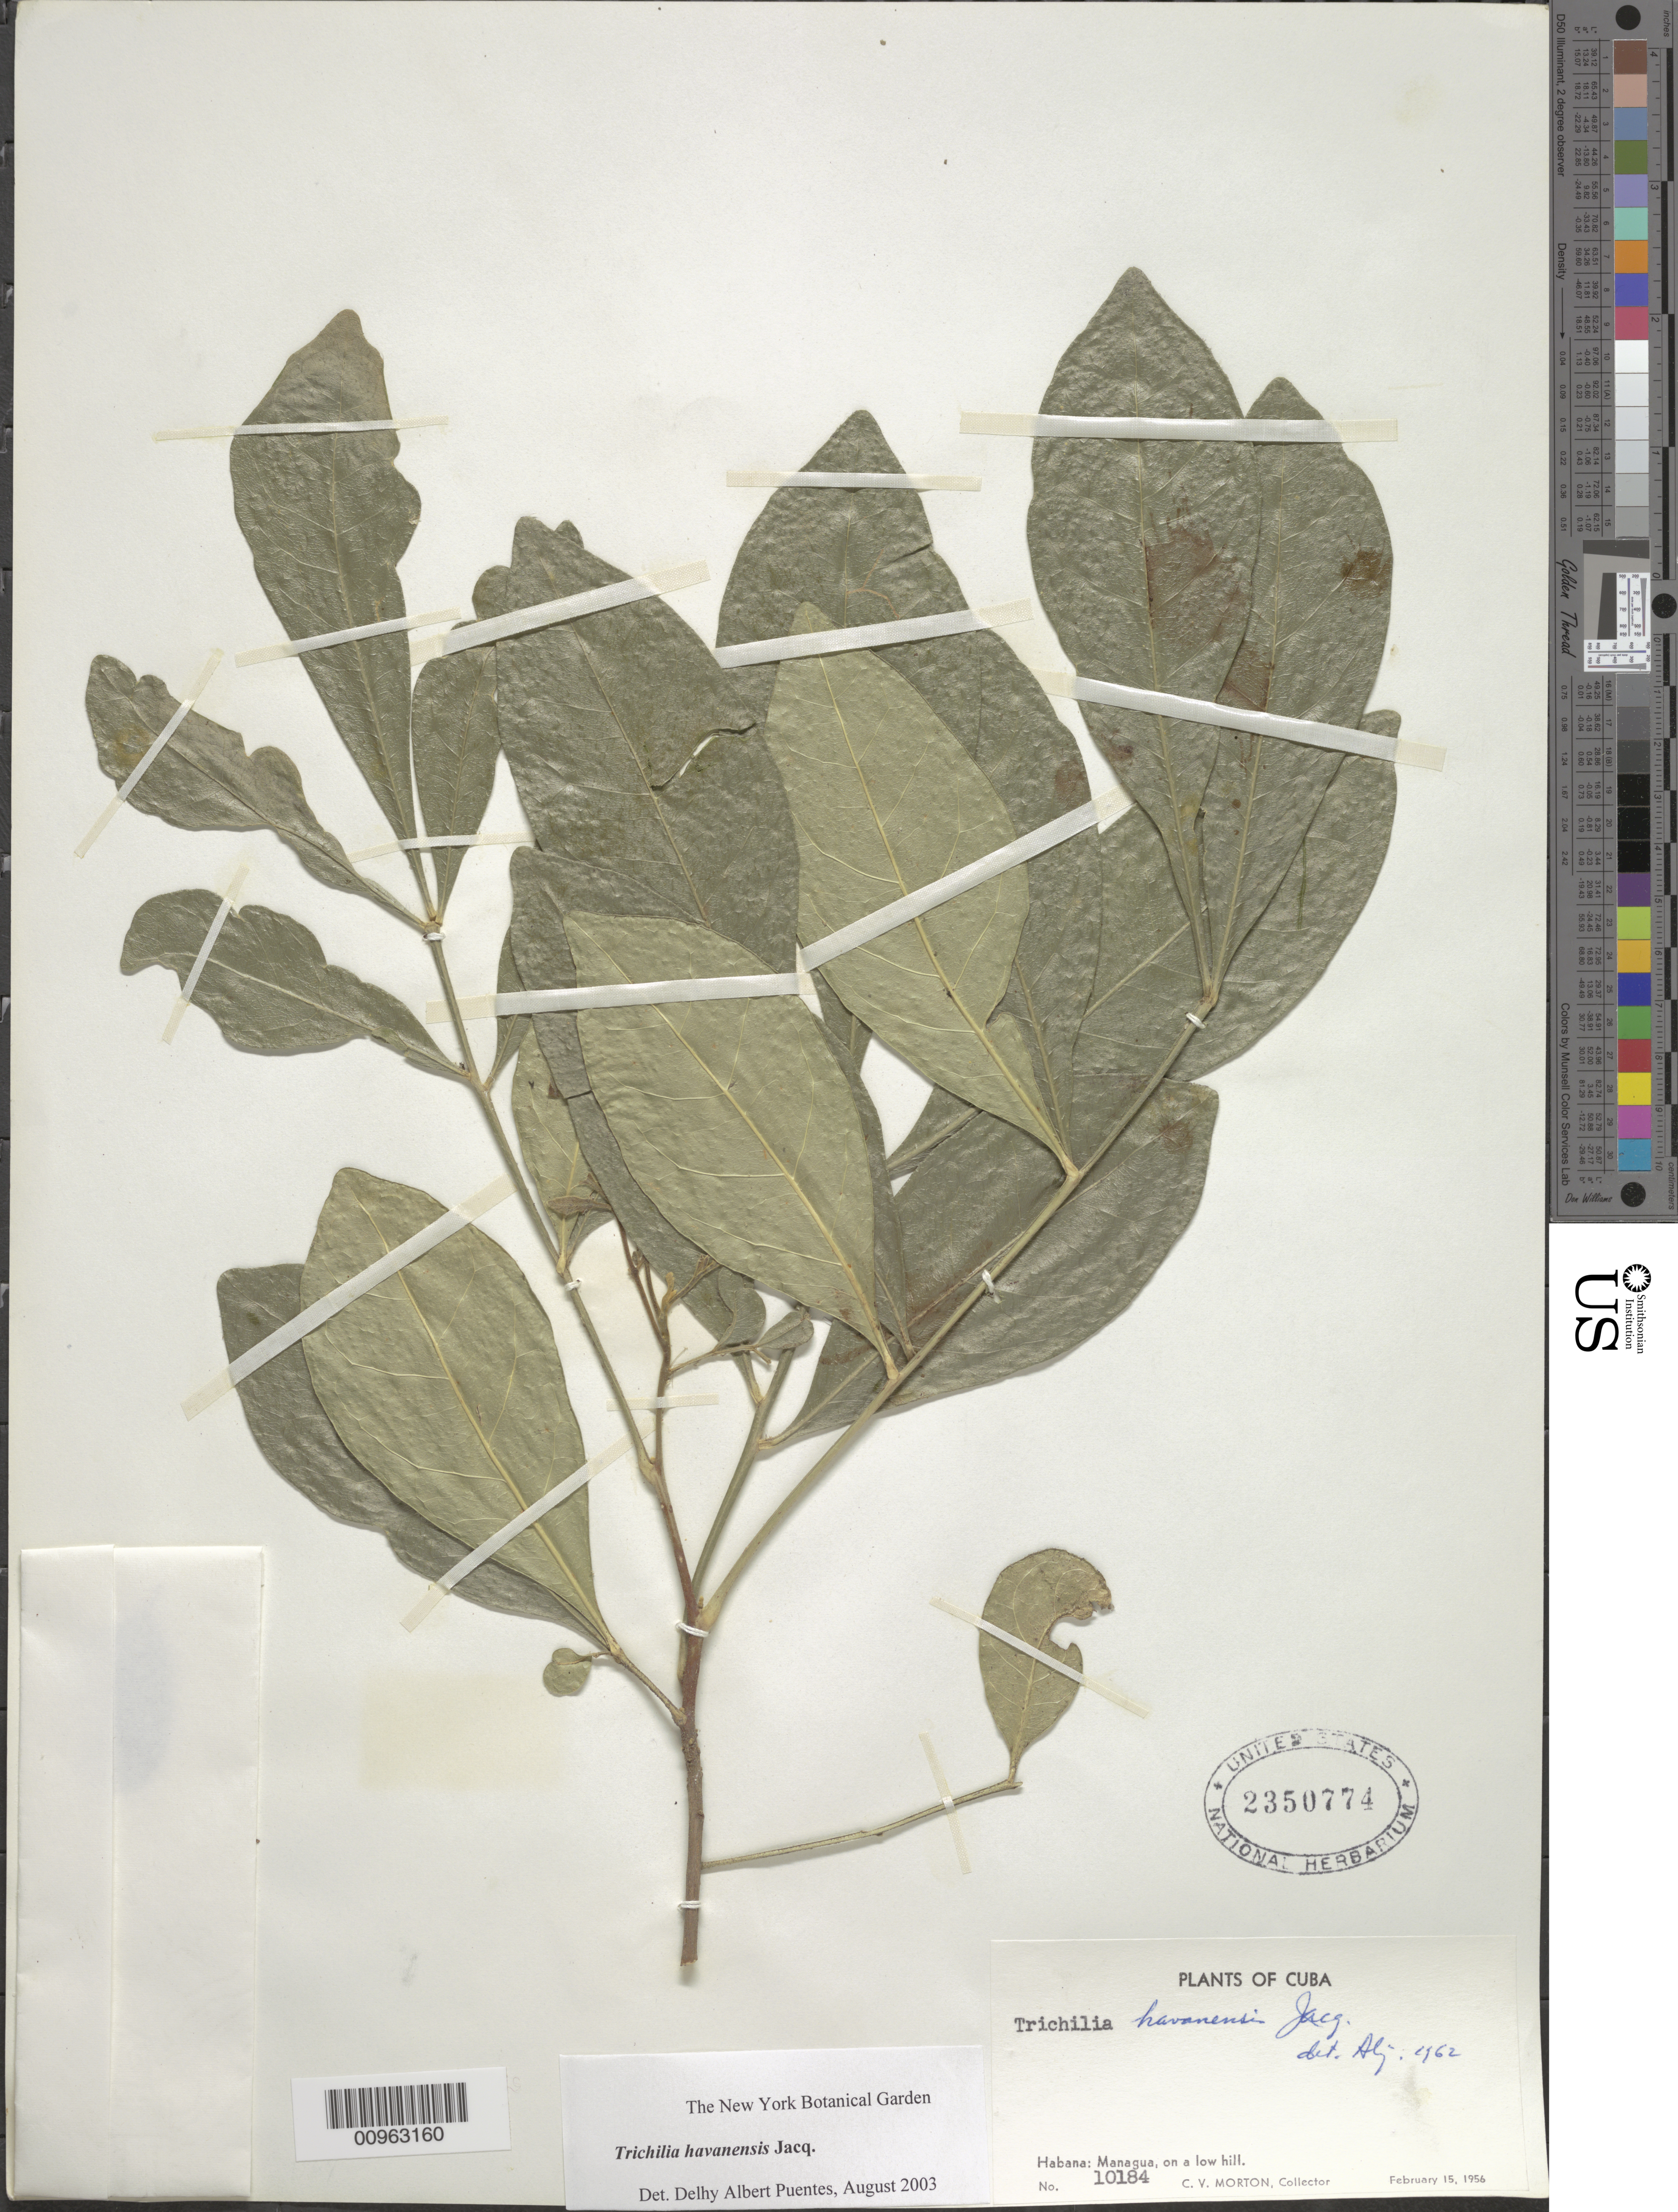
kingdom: Plantae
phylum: Tracheophyta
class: Magnoliopsida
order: Sapindales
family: Meliaceae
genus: Trichilia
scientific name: Trichilia havanensis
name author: Jacq.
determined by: Puentes, D. A.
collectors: C. V. Morton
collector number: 10184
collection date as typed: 15 Feb 1956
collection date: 1956-02-15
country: Cuba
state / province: La Habana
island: Cuba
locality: Managua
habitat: On a low hill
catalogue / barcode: US 2350774